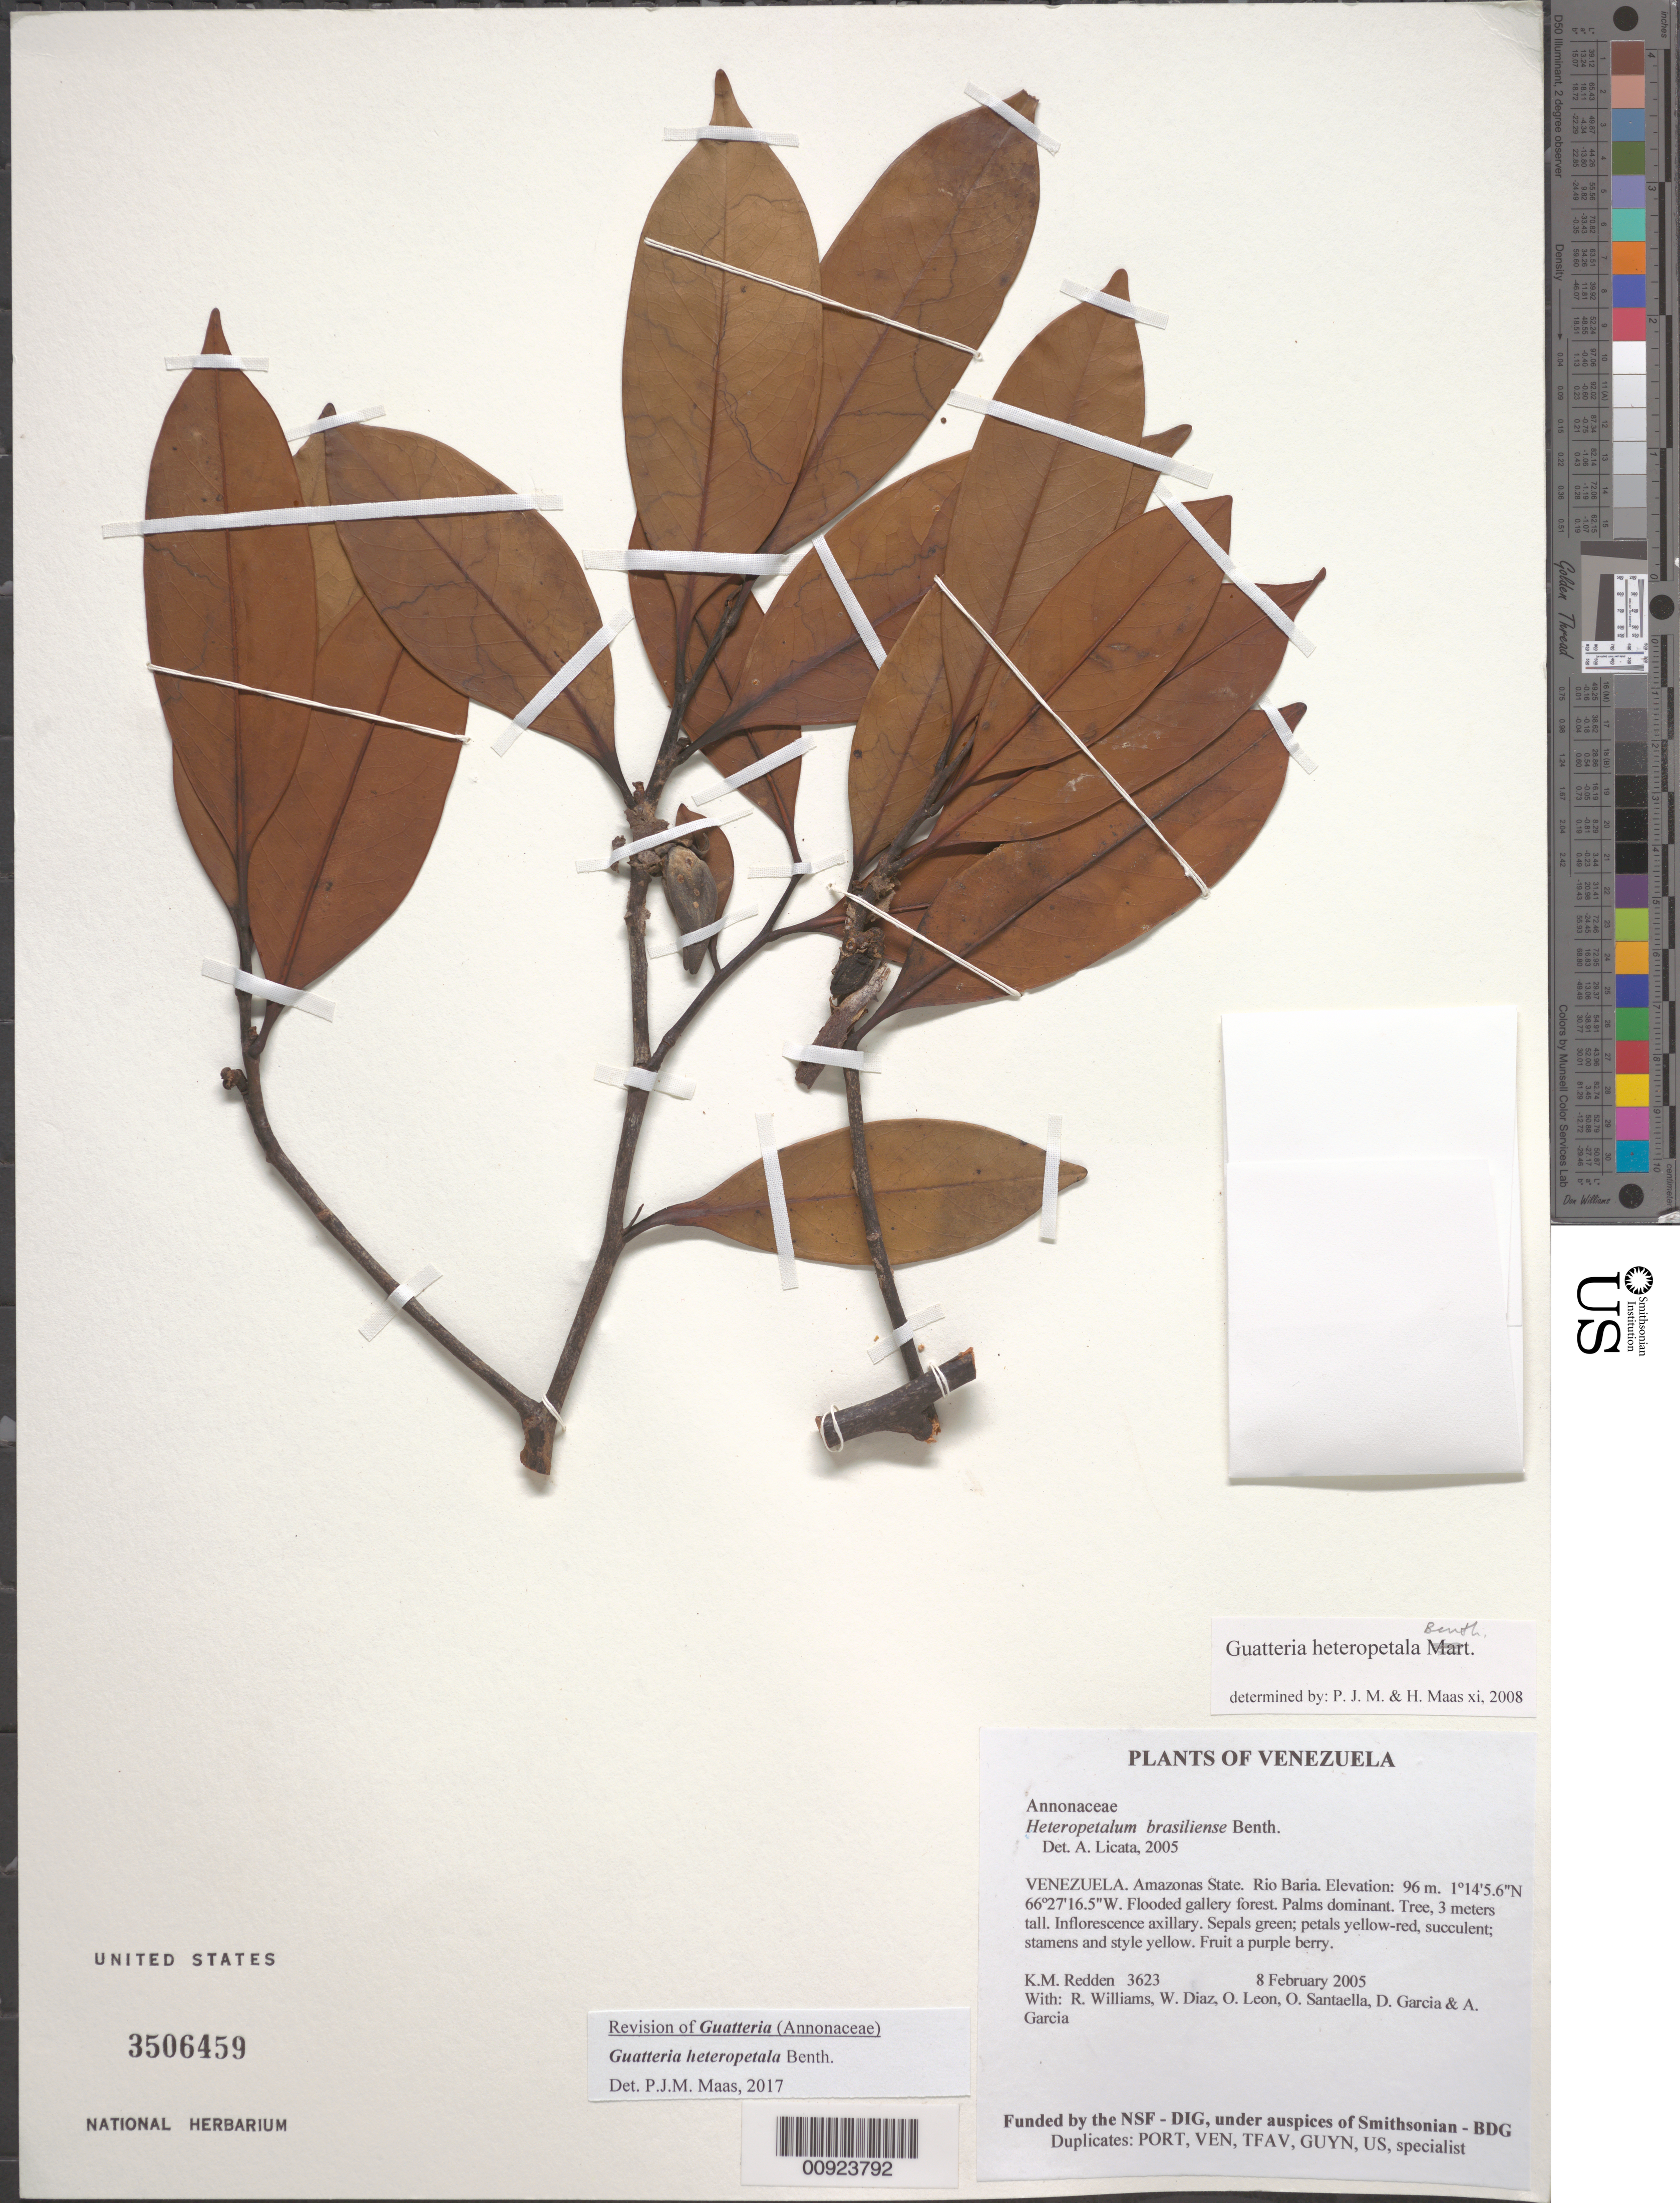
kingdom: Plantae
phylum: Tracheophyta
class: Magnoliopsida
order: Magnoliales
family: Annonaceae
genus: Guatteria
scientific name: Guatteria heteropetala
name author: Benth.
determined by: Maas, Paul J.; Maas, H.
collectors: K. M. Redden, R. Williams, W. Díaz P., O. León, O. Santaella, D. Garcia & A. Garcia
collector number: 3623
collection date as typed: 8 February 2005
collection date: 2005-02-08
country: Venezuela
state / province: Amazonas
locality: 20 - Rio Baria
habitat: Flooded gallery forest. Palms dominant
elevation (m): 96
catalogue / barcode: US 3506459